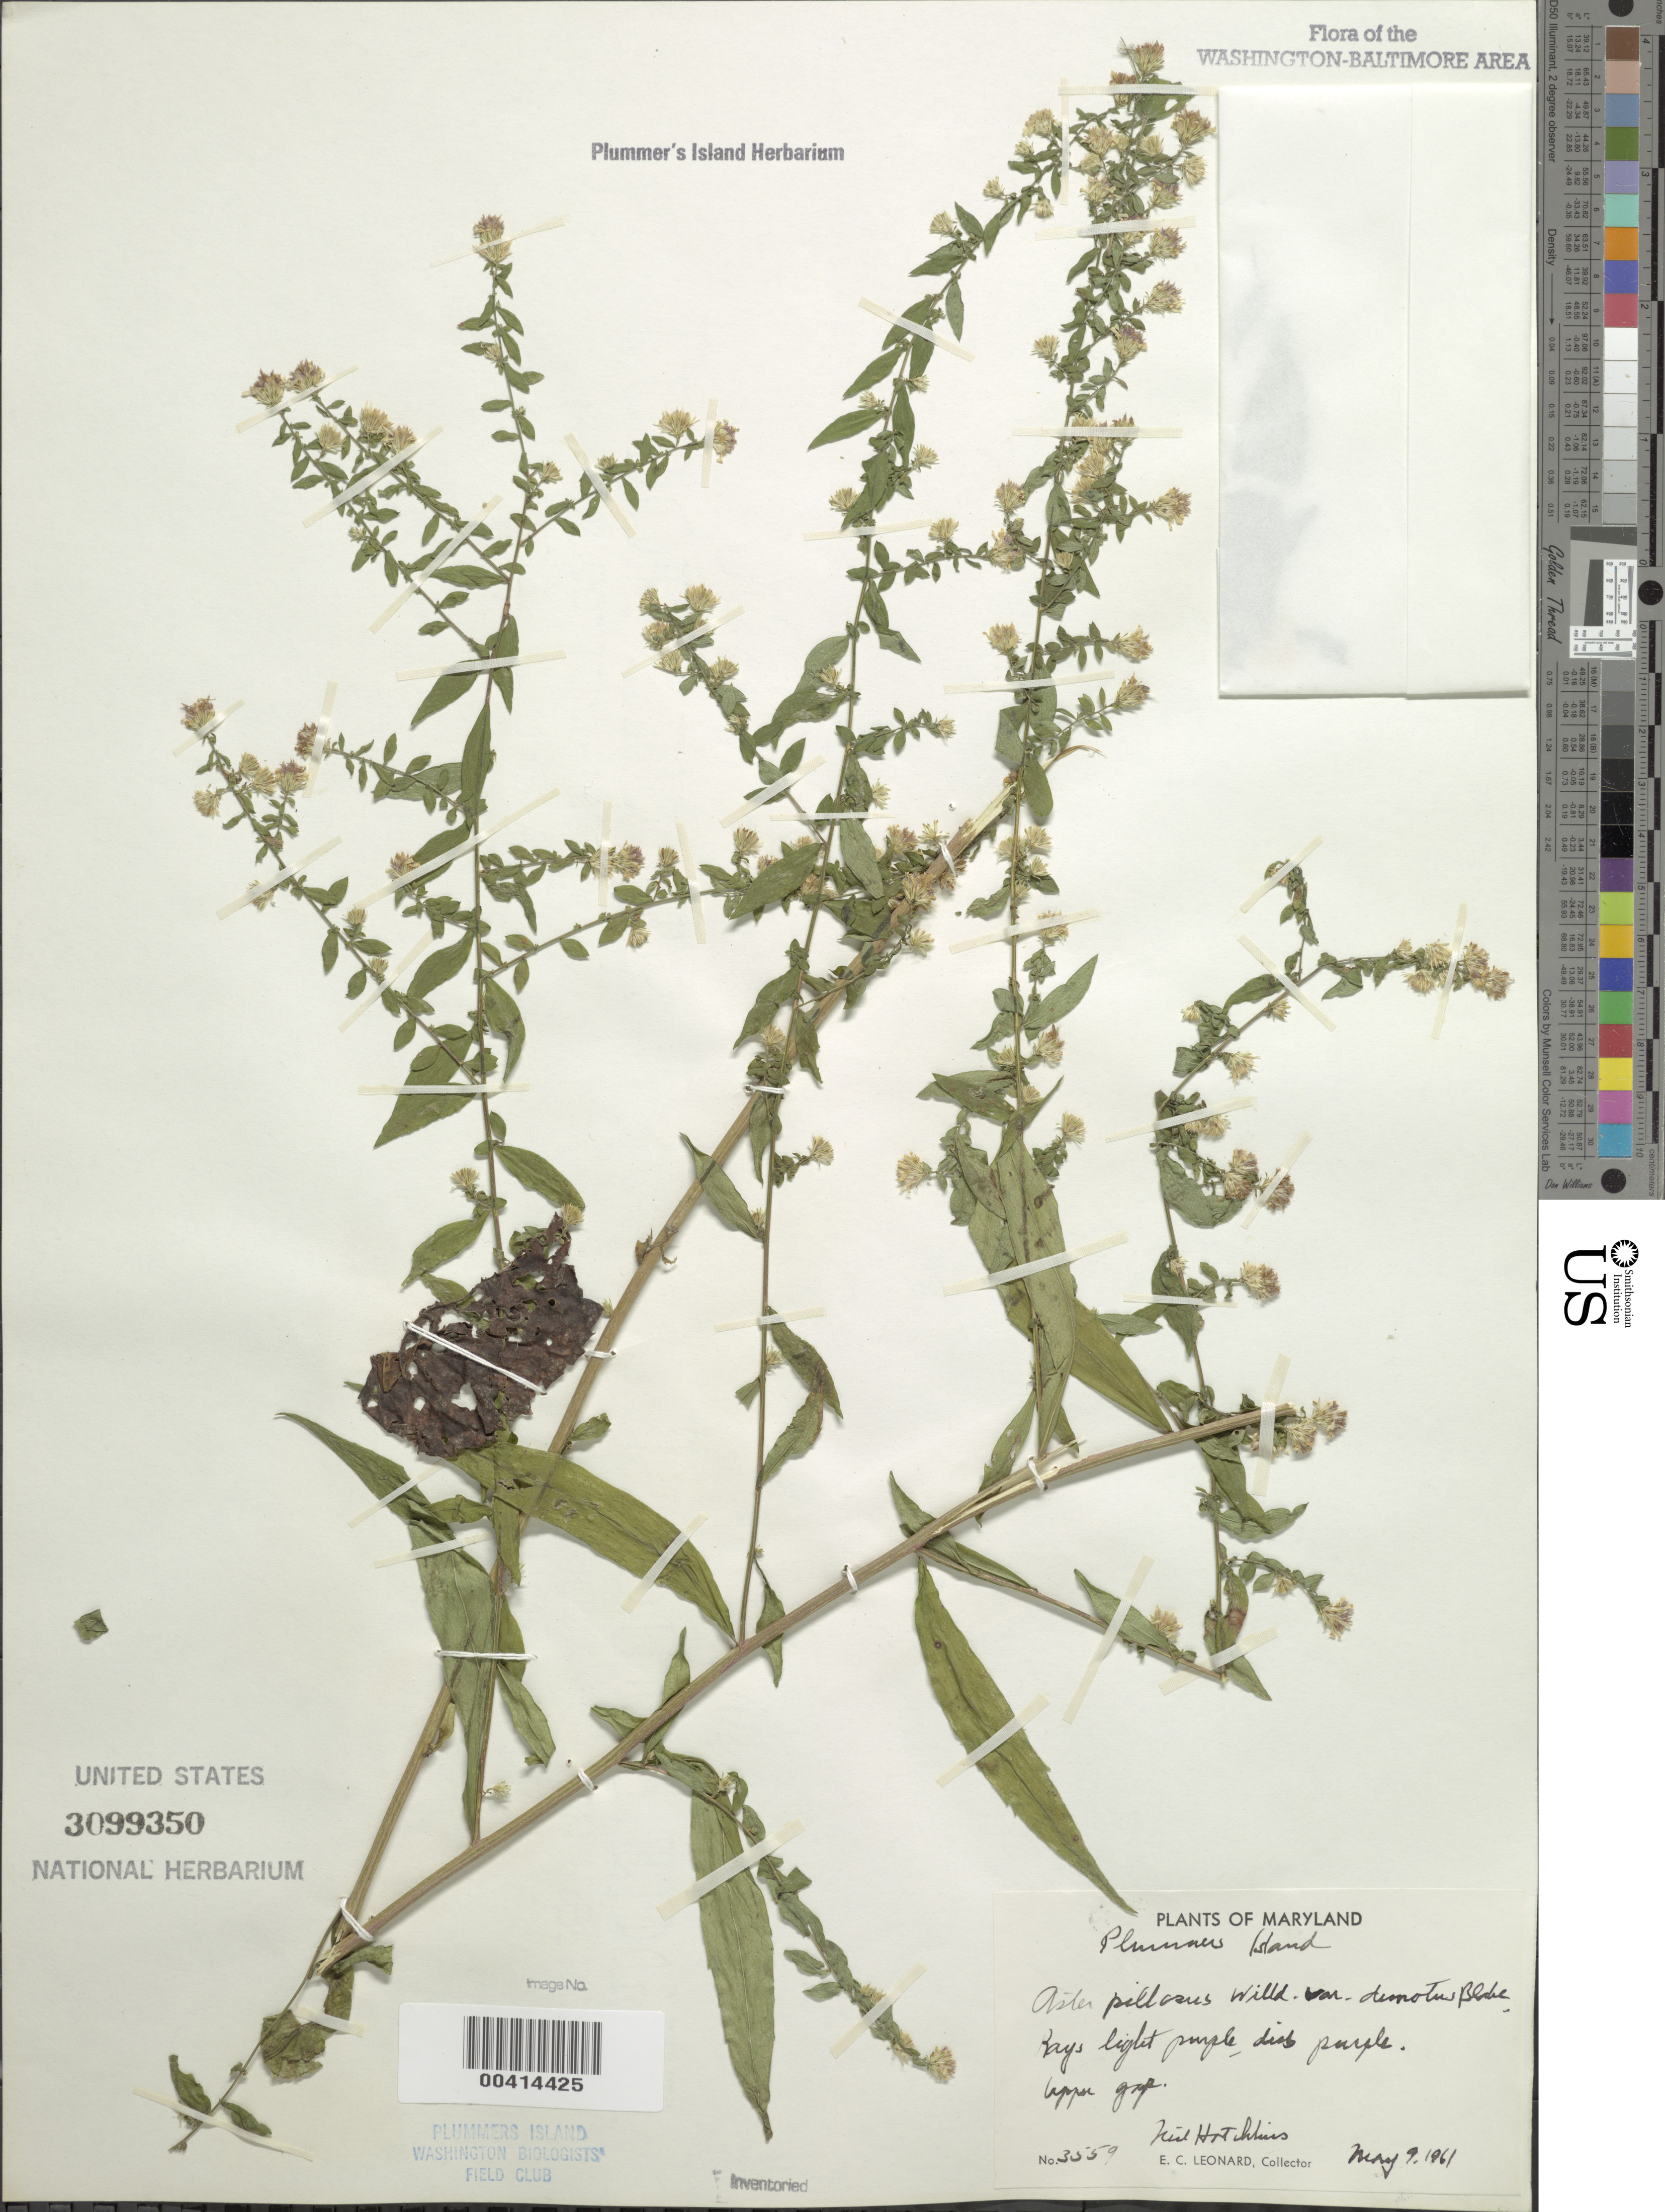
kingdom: Plantae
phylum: Tracheophyta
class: Magnoliopsida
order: Asterales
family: Asteraceae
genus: Symphyotrichum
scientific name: Symphyotrichum pilosum var. pringlei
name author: (A. Gray) G.L. Nesom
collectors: N. Hotchkiss & E. C. Leonard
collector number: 3559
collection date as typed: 09 May 1961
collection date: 1961-05-09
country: United States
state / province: Maryland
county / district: Montgomery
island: Plummers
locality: Plummer's Island, Upper Gap C. & O. Canal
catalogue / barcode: US 3099350